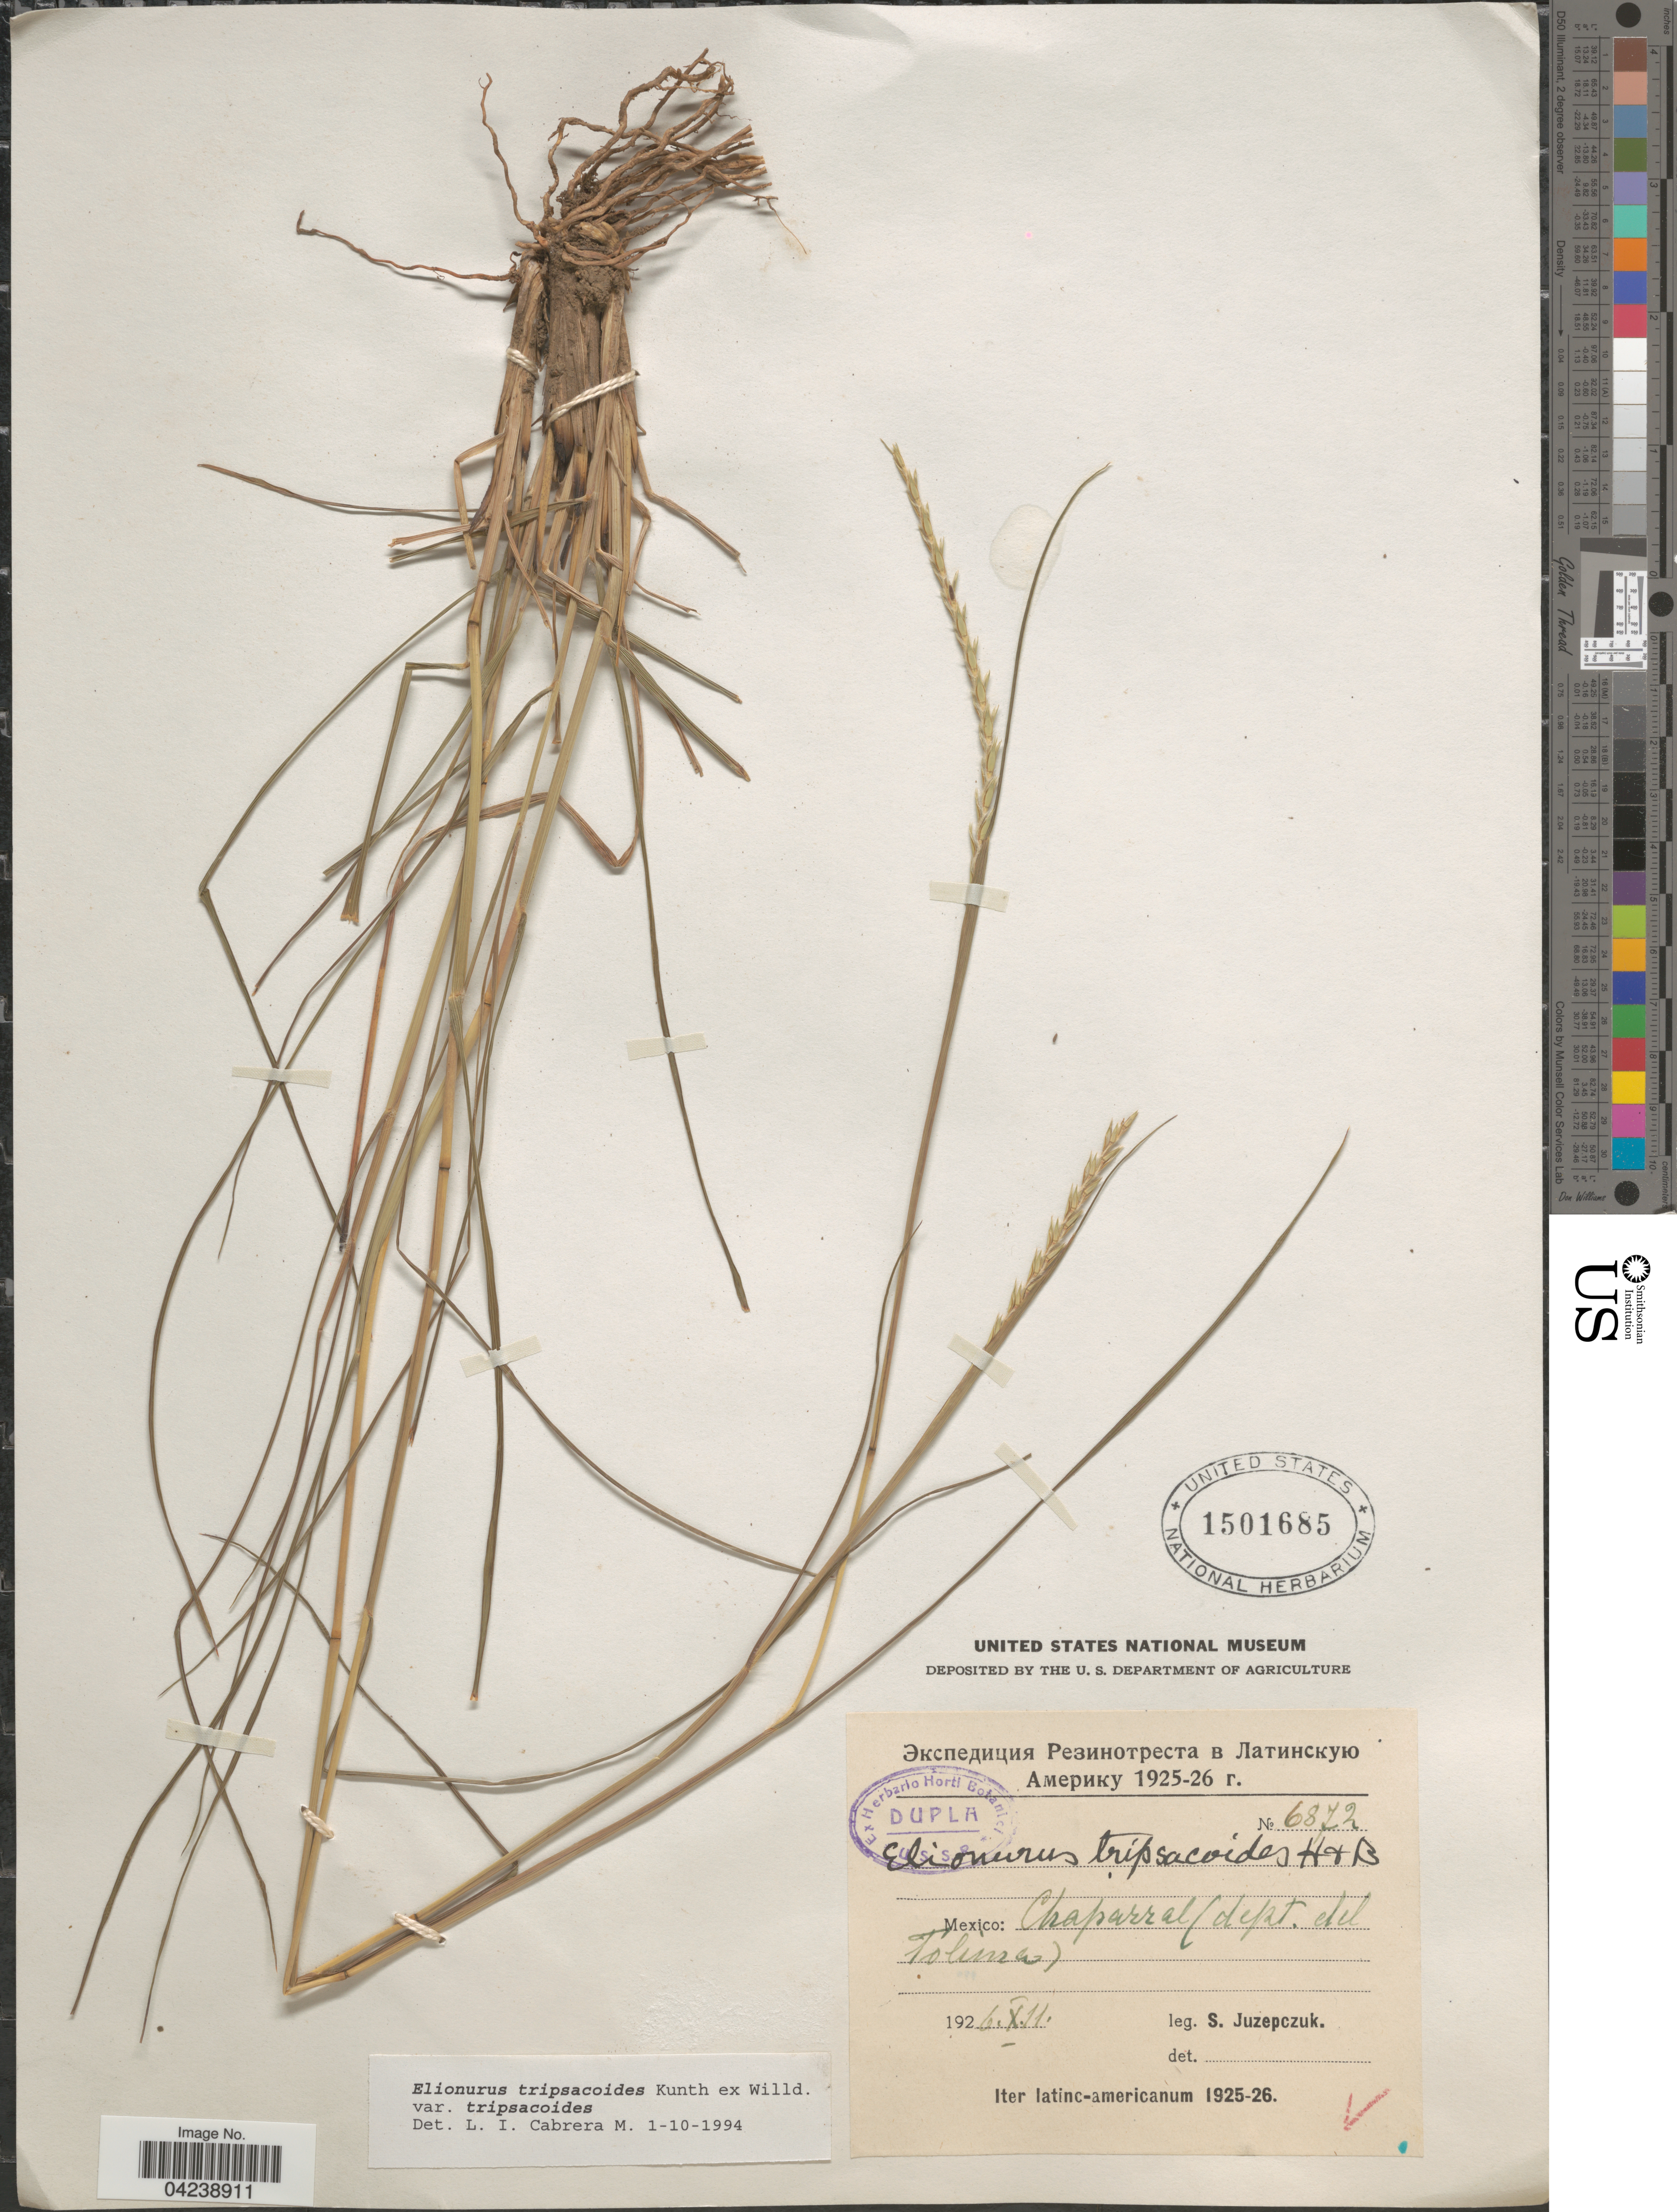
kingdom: Plantae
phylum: Tracheophyta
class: Liliopsida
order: Poales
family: Poaceae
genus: Elionurus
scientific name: Elionurus tripsacoides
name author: Humb. & Bonpl. ex Willd.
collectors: S. V. Juzepczuk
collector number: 6872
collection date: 1926-10-11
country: Colombia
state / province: Tolima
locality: Chaparral (dept. del Tolima). Iter latino-americanum 1925-26.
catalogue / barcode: US 1501685